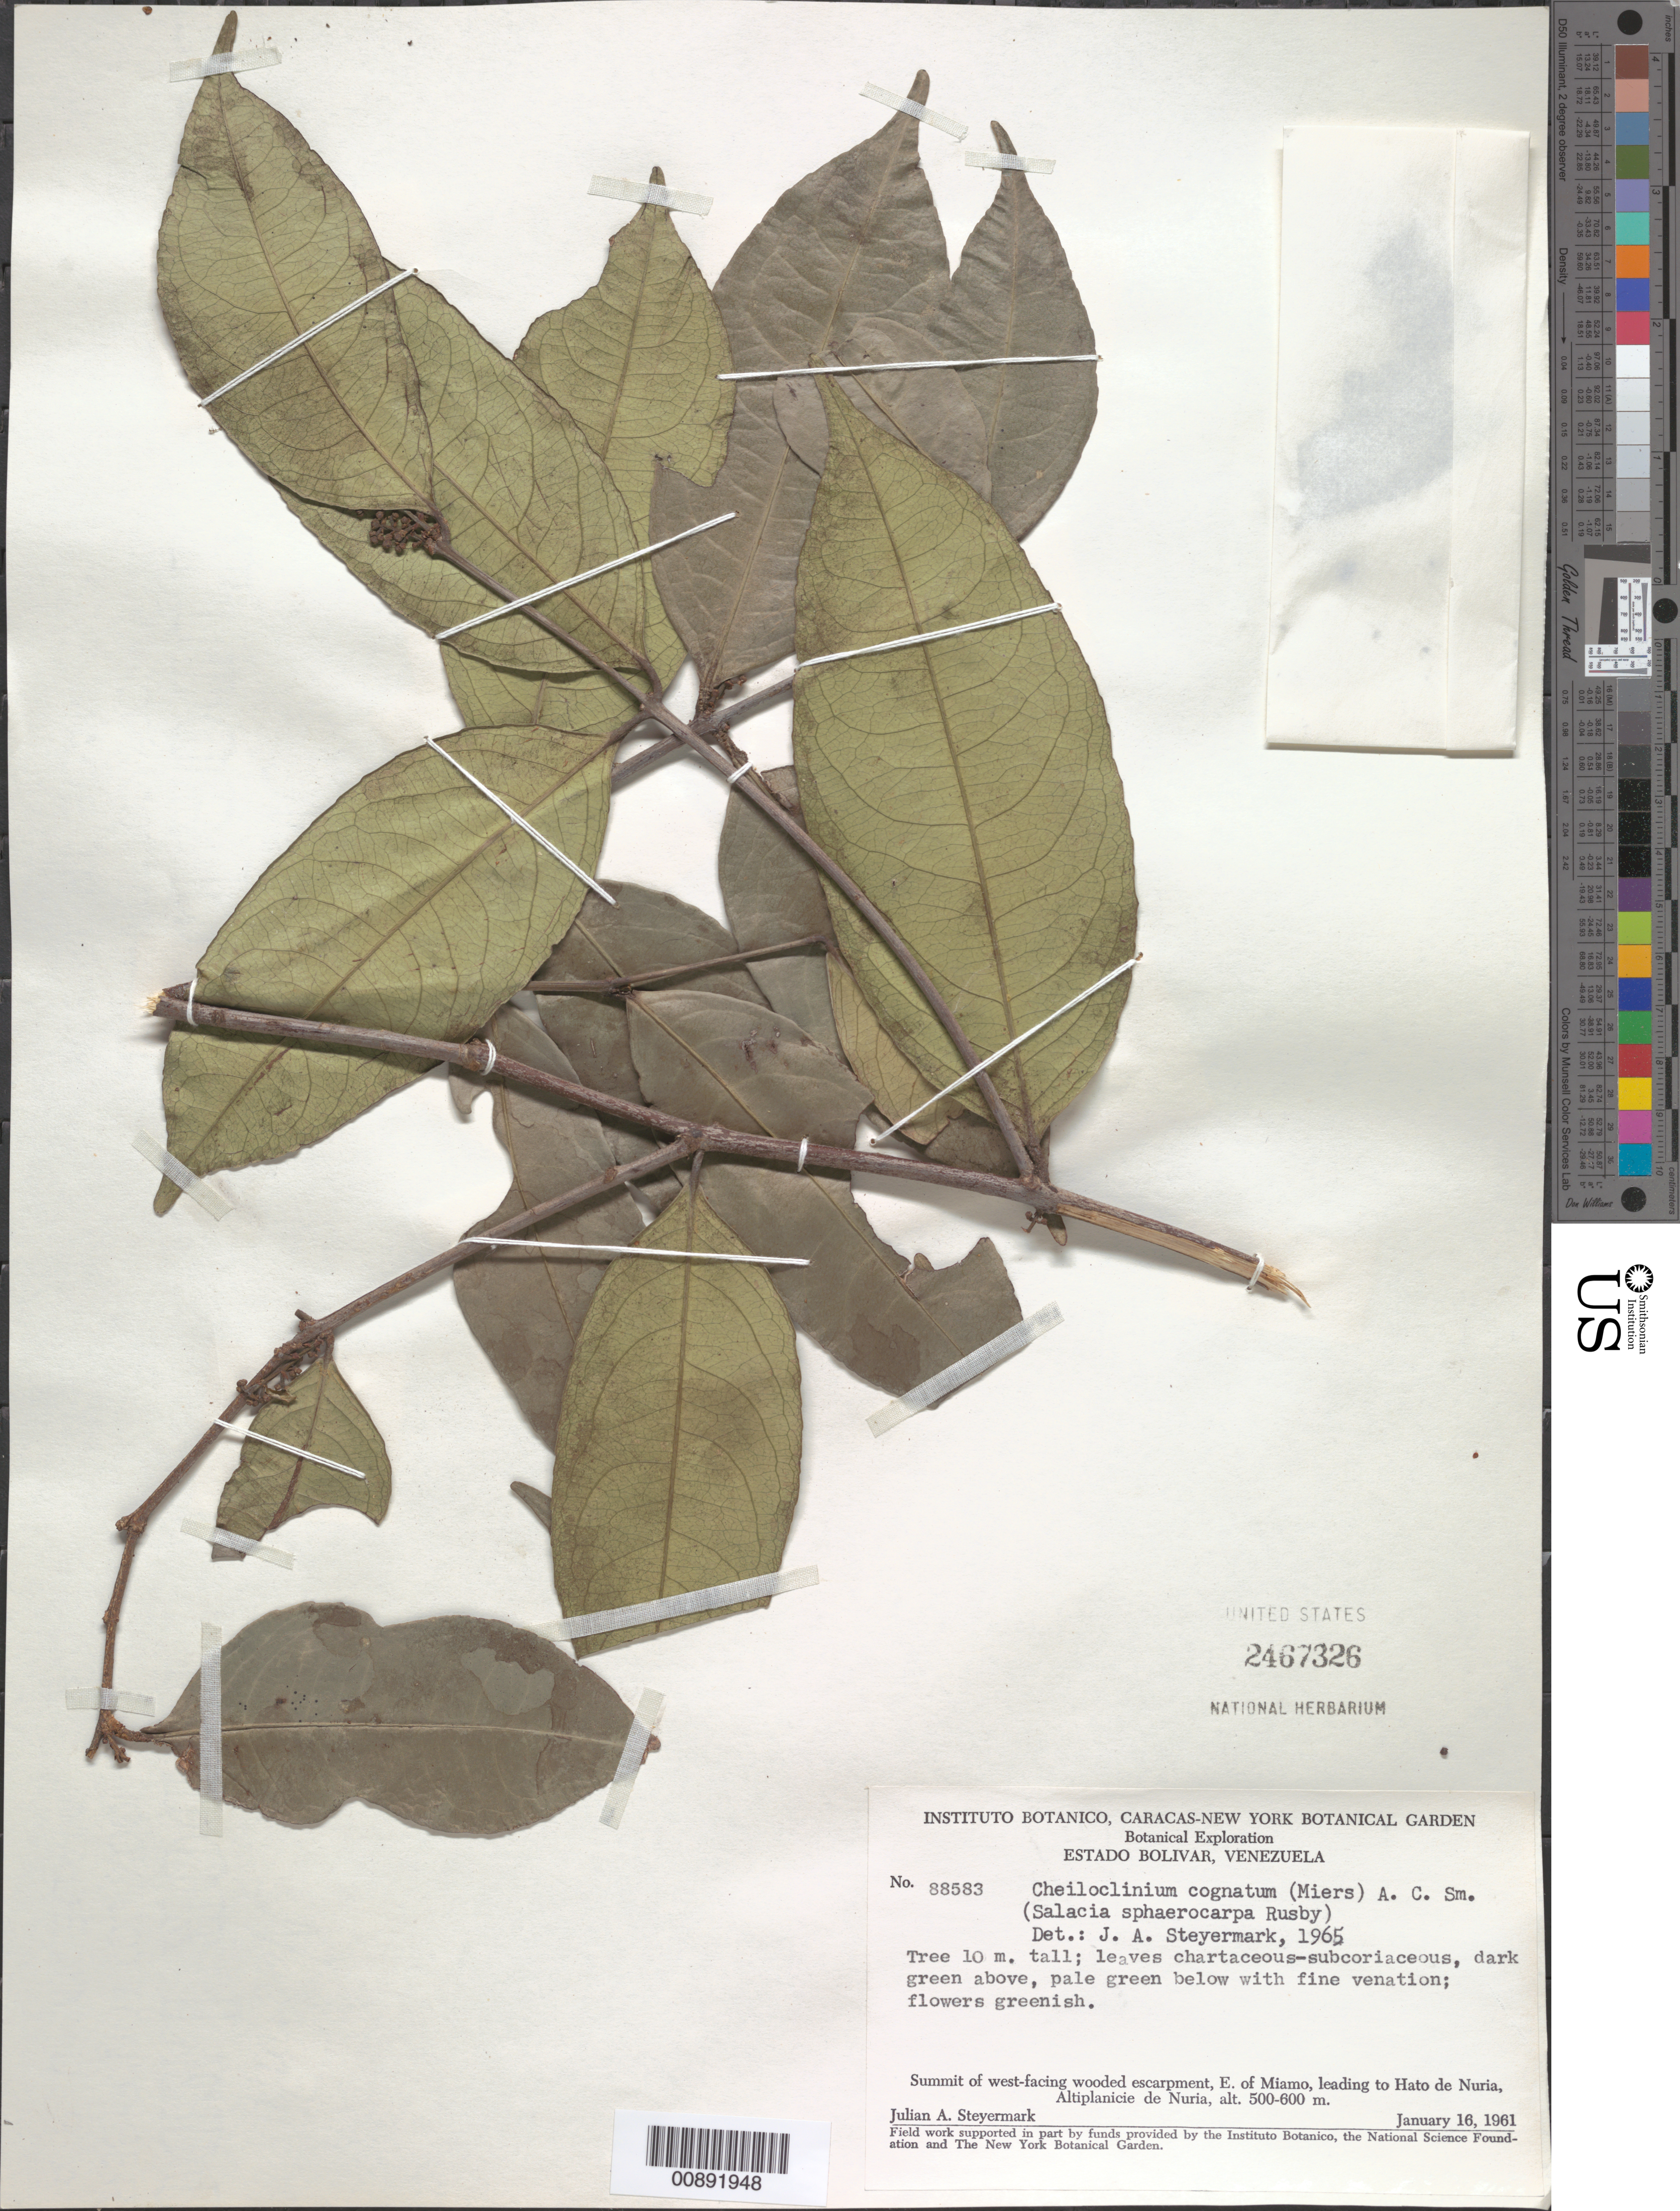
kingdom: Plantae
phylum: Tracheophyta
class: Magnoliopsida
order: Celastrales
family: Celastraceae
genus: Cheiloclinium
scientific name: Cheiloclinium cognatum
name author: (Miers) A.C. Sm.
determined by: Steyermark, Julian A., (VEN)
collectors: J. Steyermark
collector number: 88583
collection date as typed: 16-Jan-61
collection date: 1961-01-16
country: Venezuela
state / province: Bolívar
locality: Miamo, E of, leading to Hato de Nuria, Altiplanicie de Nuria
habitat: Summit of W facing wooded escarpment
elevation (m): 500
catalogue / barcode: US 2467326